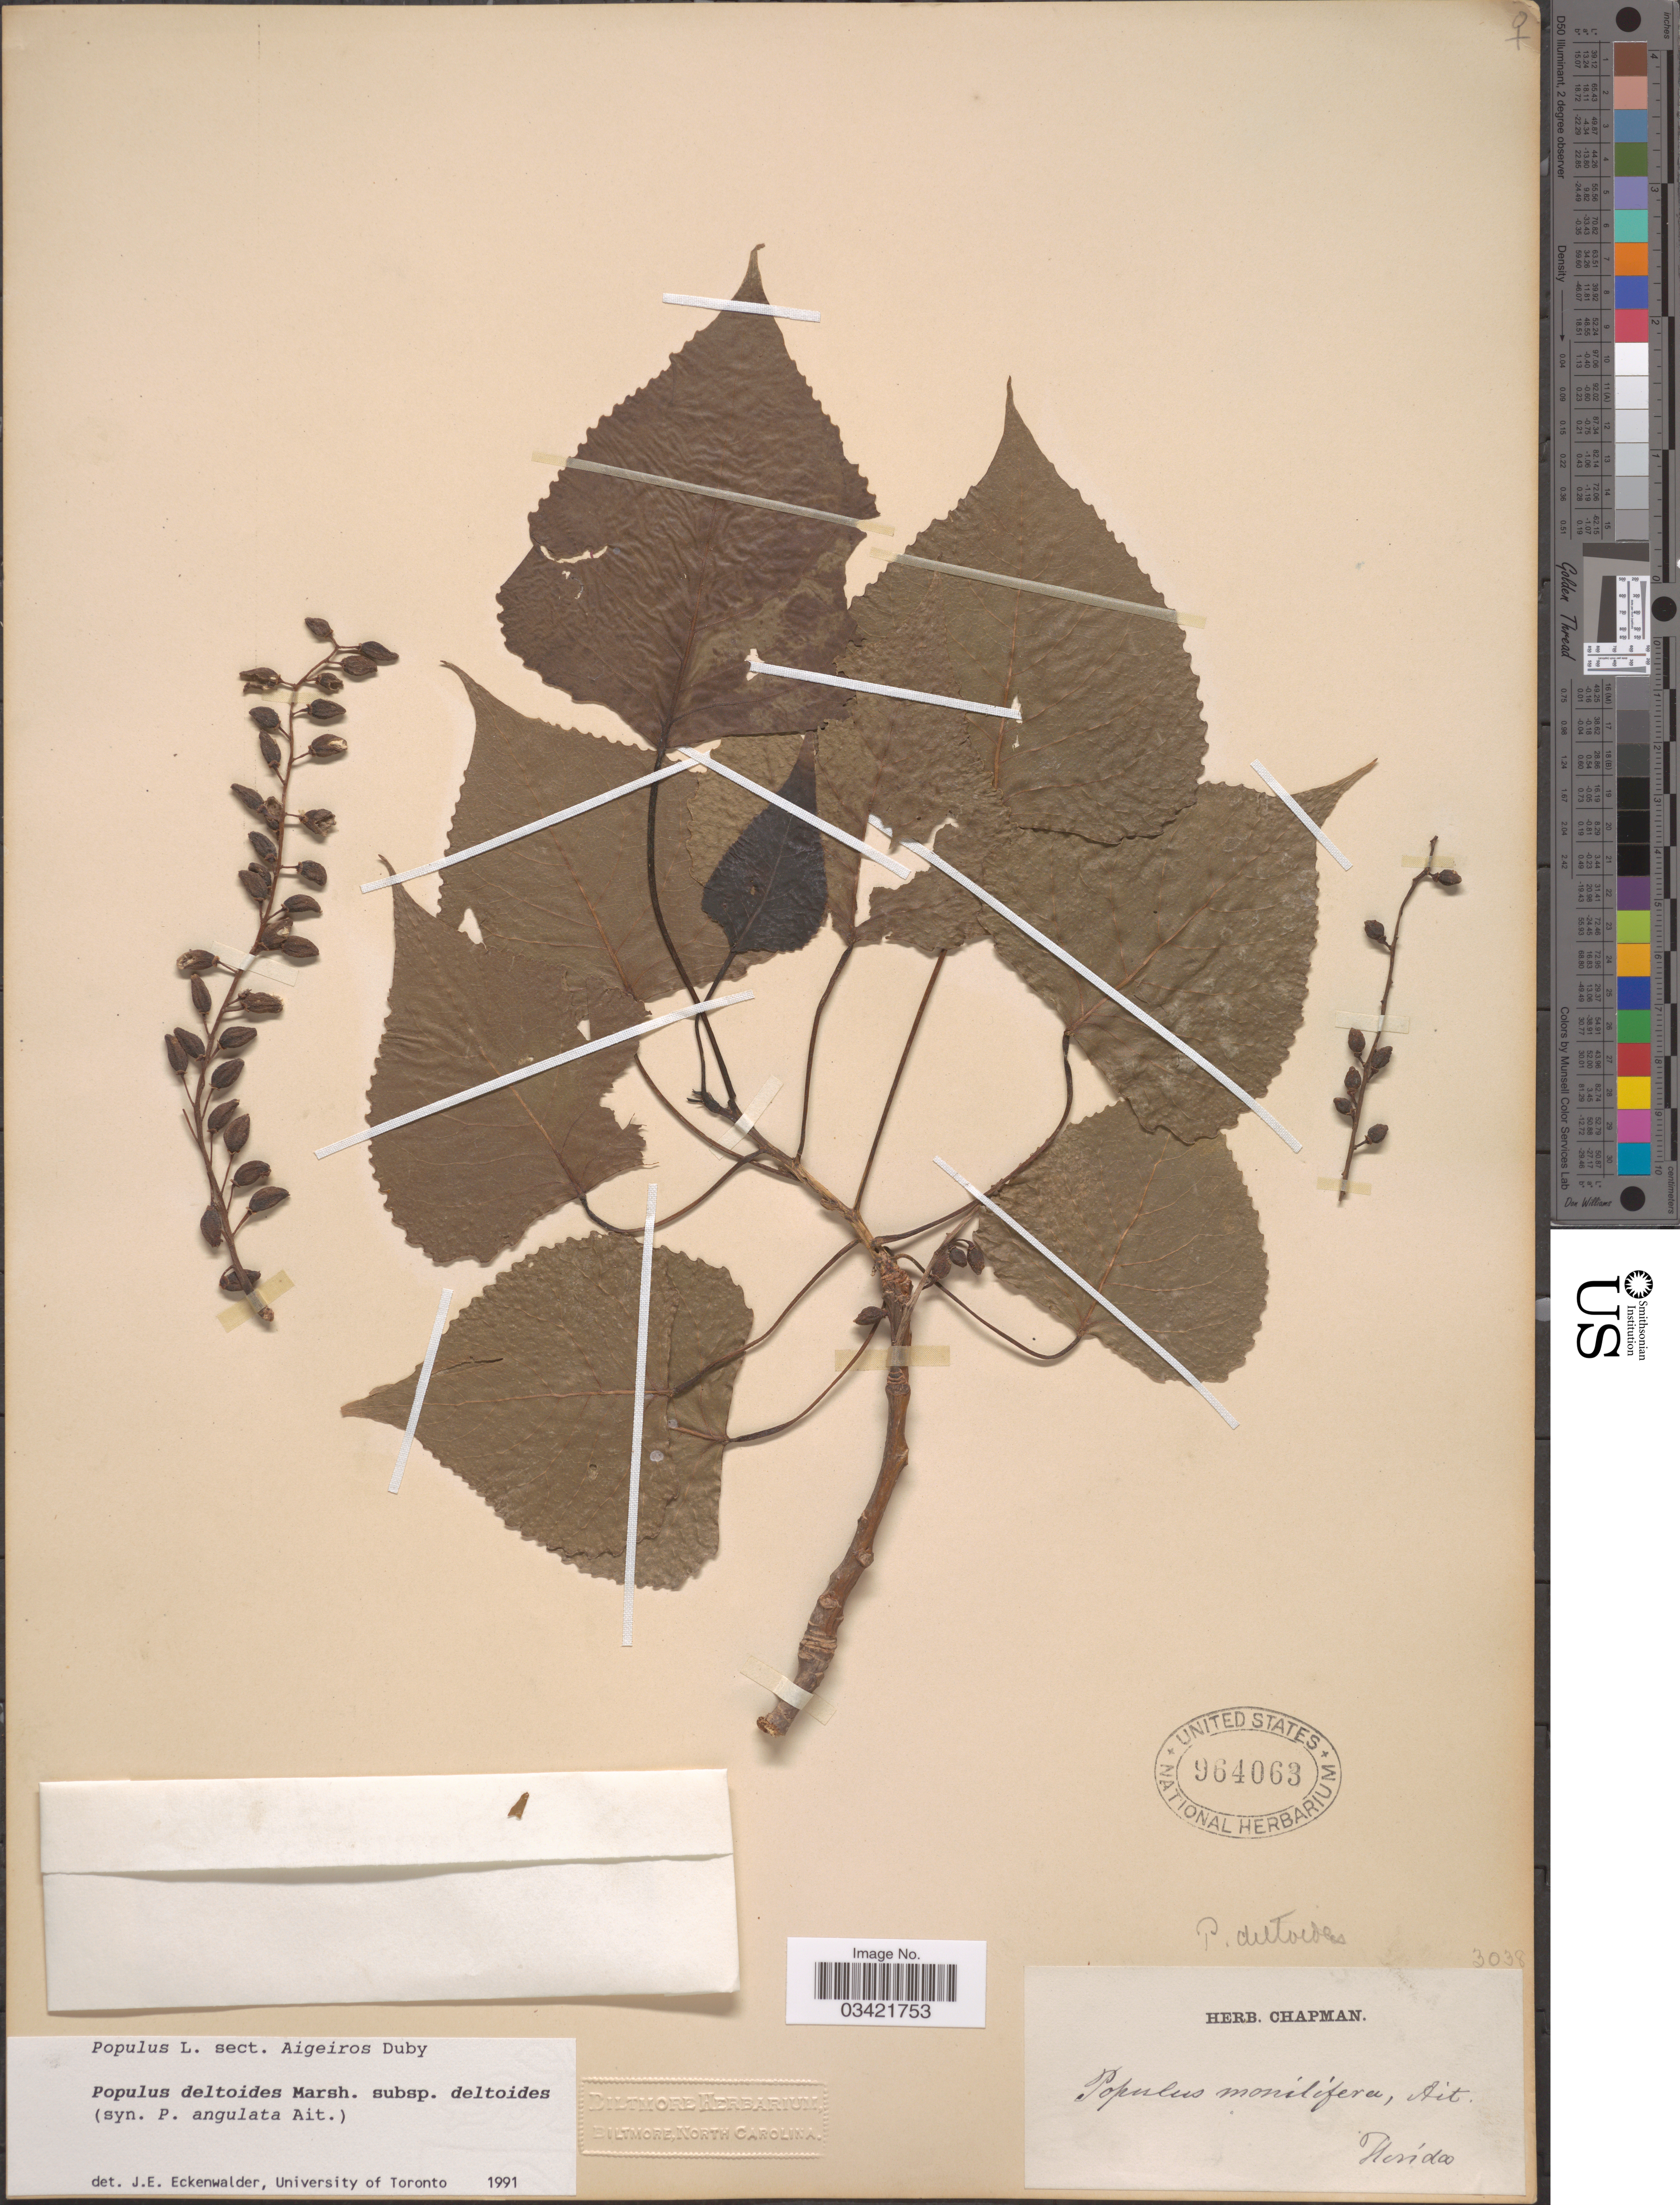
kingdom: Plantae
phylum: Tracheophyta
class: Magnoliopsida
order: Malpighiales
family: Salicaceae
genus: Populus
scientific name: Populus deltoides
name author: W. Bartram ex Marshall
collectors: ex herb. Chapman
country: United States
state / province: Florida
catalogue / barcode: US 964063